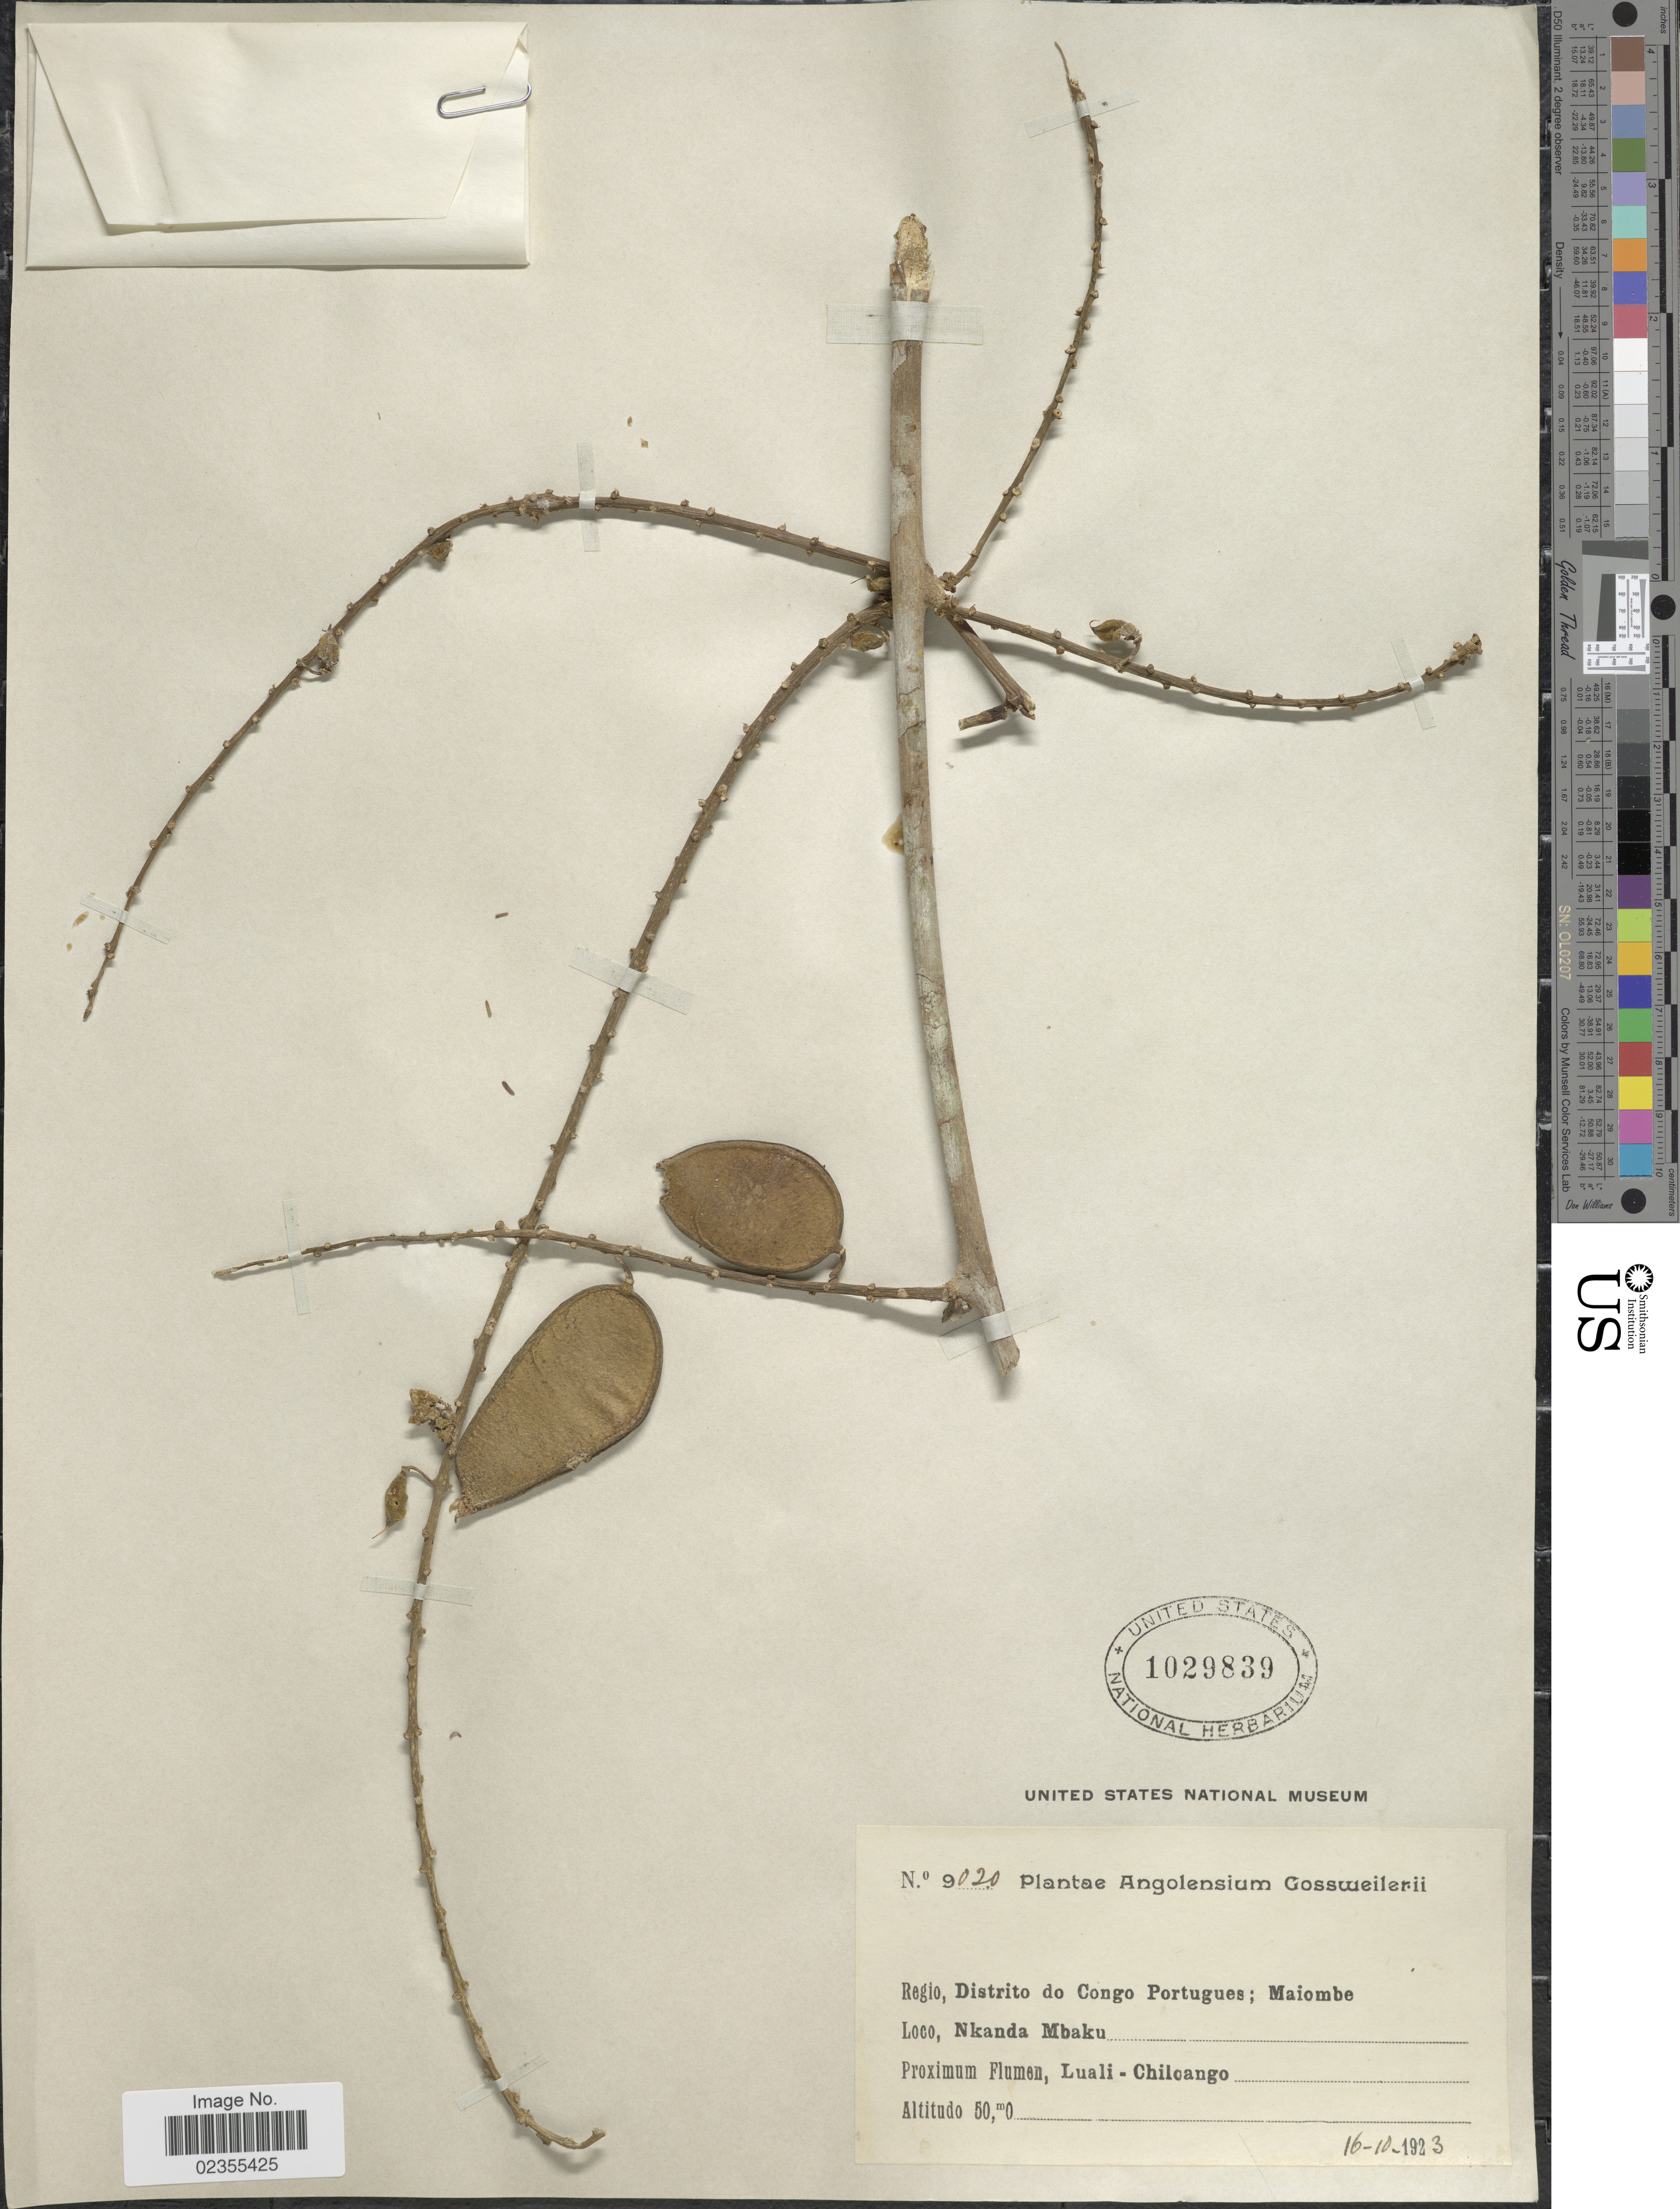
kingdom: Plantae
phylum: Tracheophyta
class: Magnoliopsida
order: Fabales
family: Fabaceae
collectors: -. Gossweiler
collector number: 9020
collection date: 1923-10-16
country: Angola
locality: Regio, Distrito do Congo Portugues; Maiombe, Nkanda Mbaku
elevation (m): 50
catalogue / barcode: US 1029839